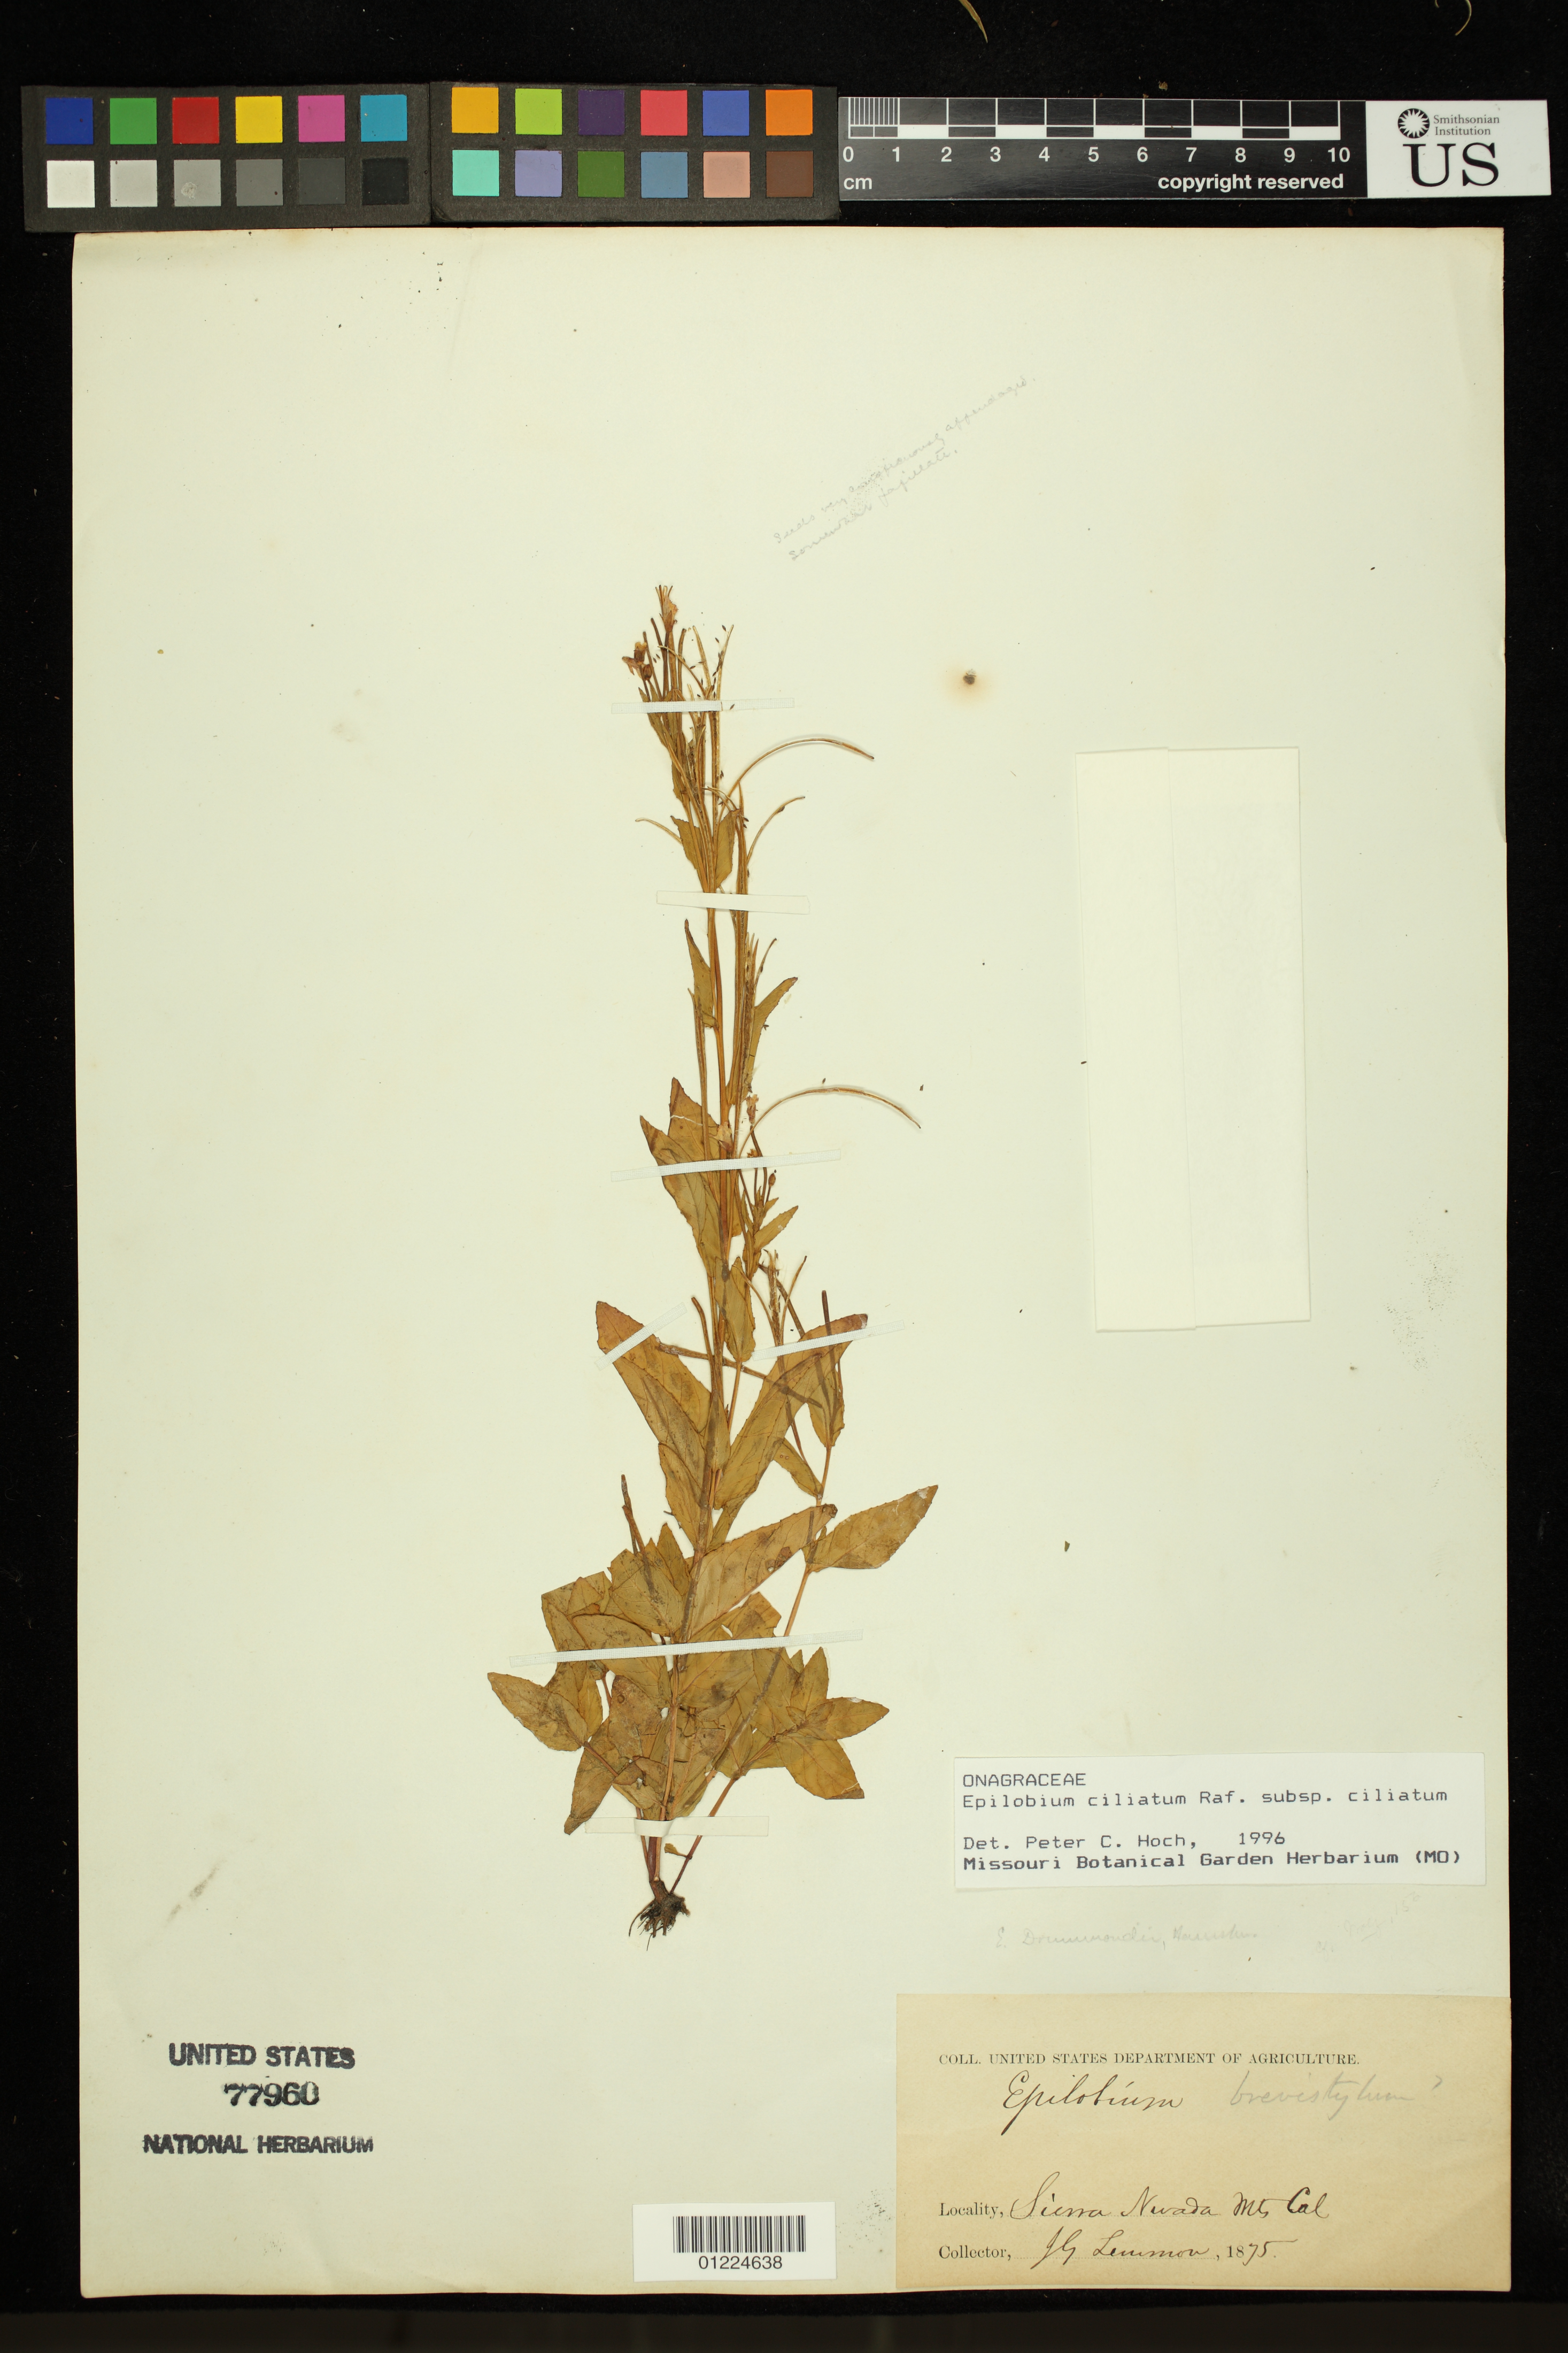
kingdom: Plantae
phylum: Tracheophyta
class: Magnoliopsida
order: Myrtales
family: Onagraceae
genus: Epilobium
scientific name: Epilobium ciliatum subsp. ciliatum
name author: Raf.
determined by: Hoch, P. C.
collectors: J. G. Lemmon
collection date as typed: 1875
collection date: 1875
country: United States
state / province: California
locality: Sierra Nevada mountains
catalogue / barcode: US 77960